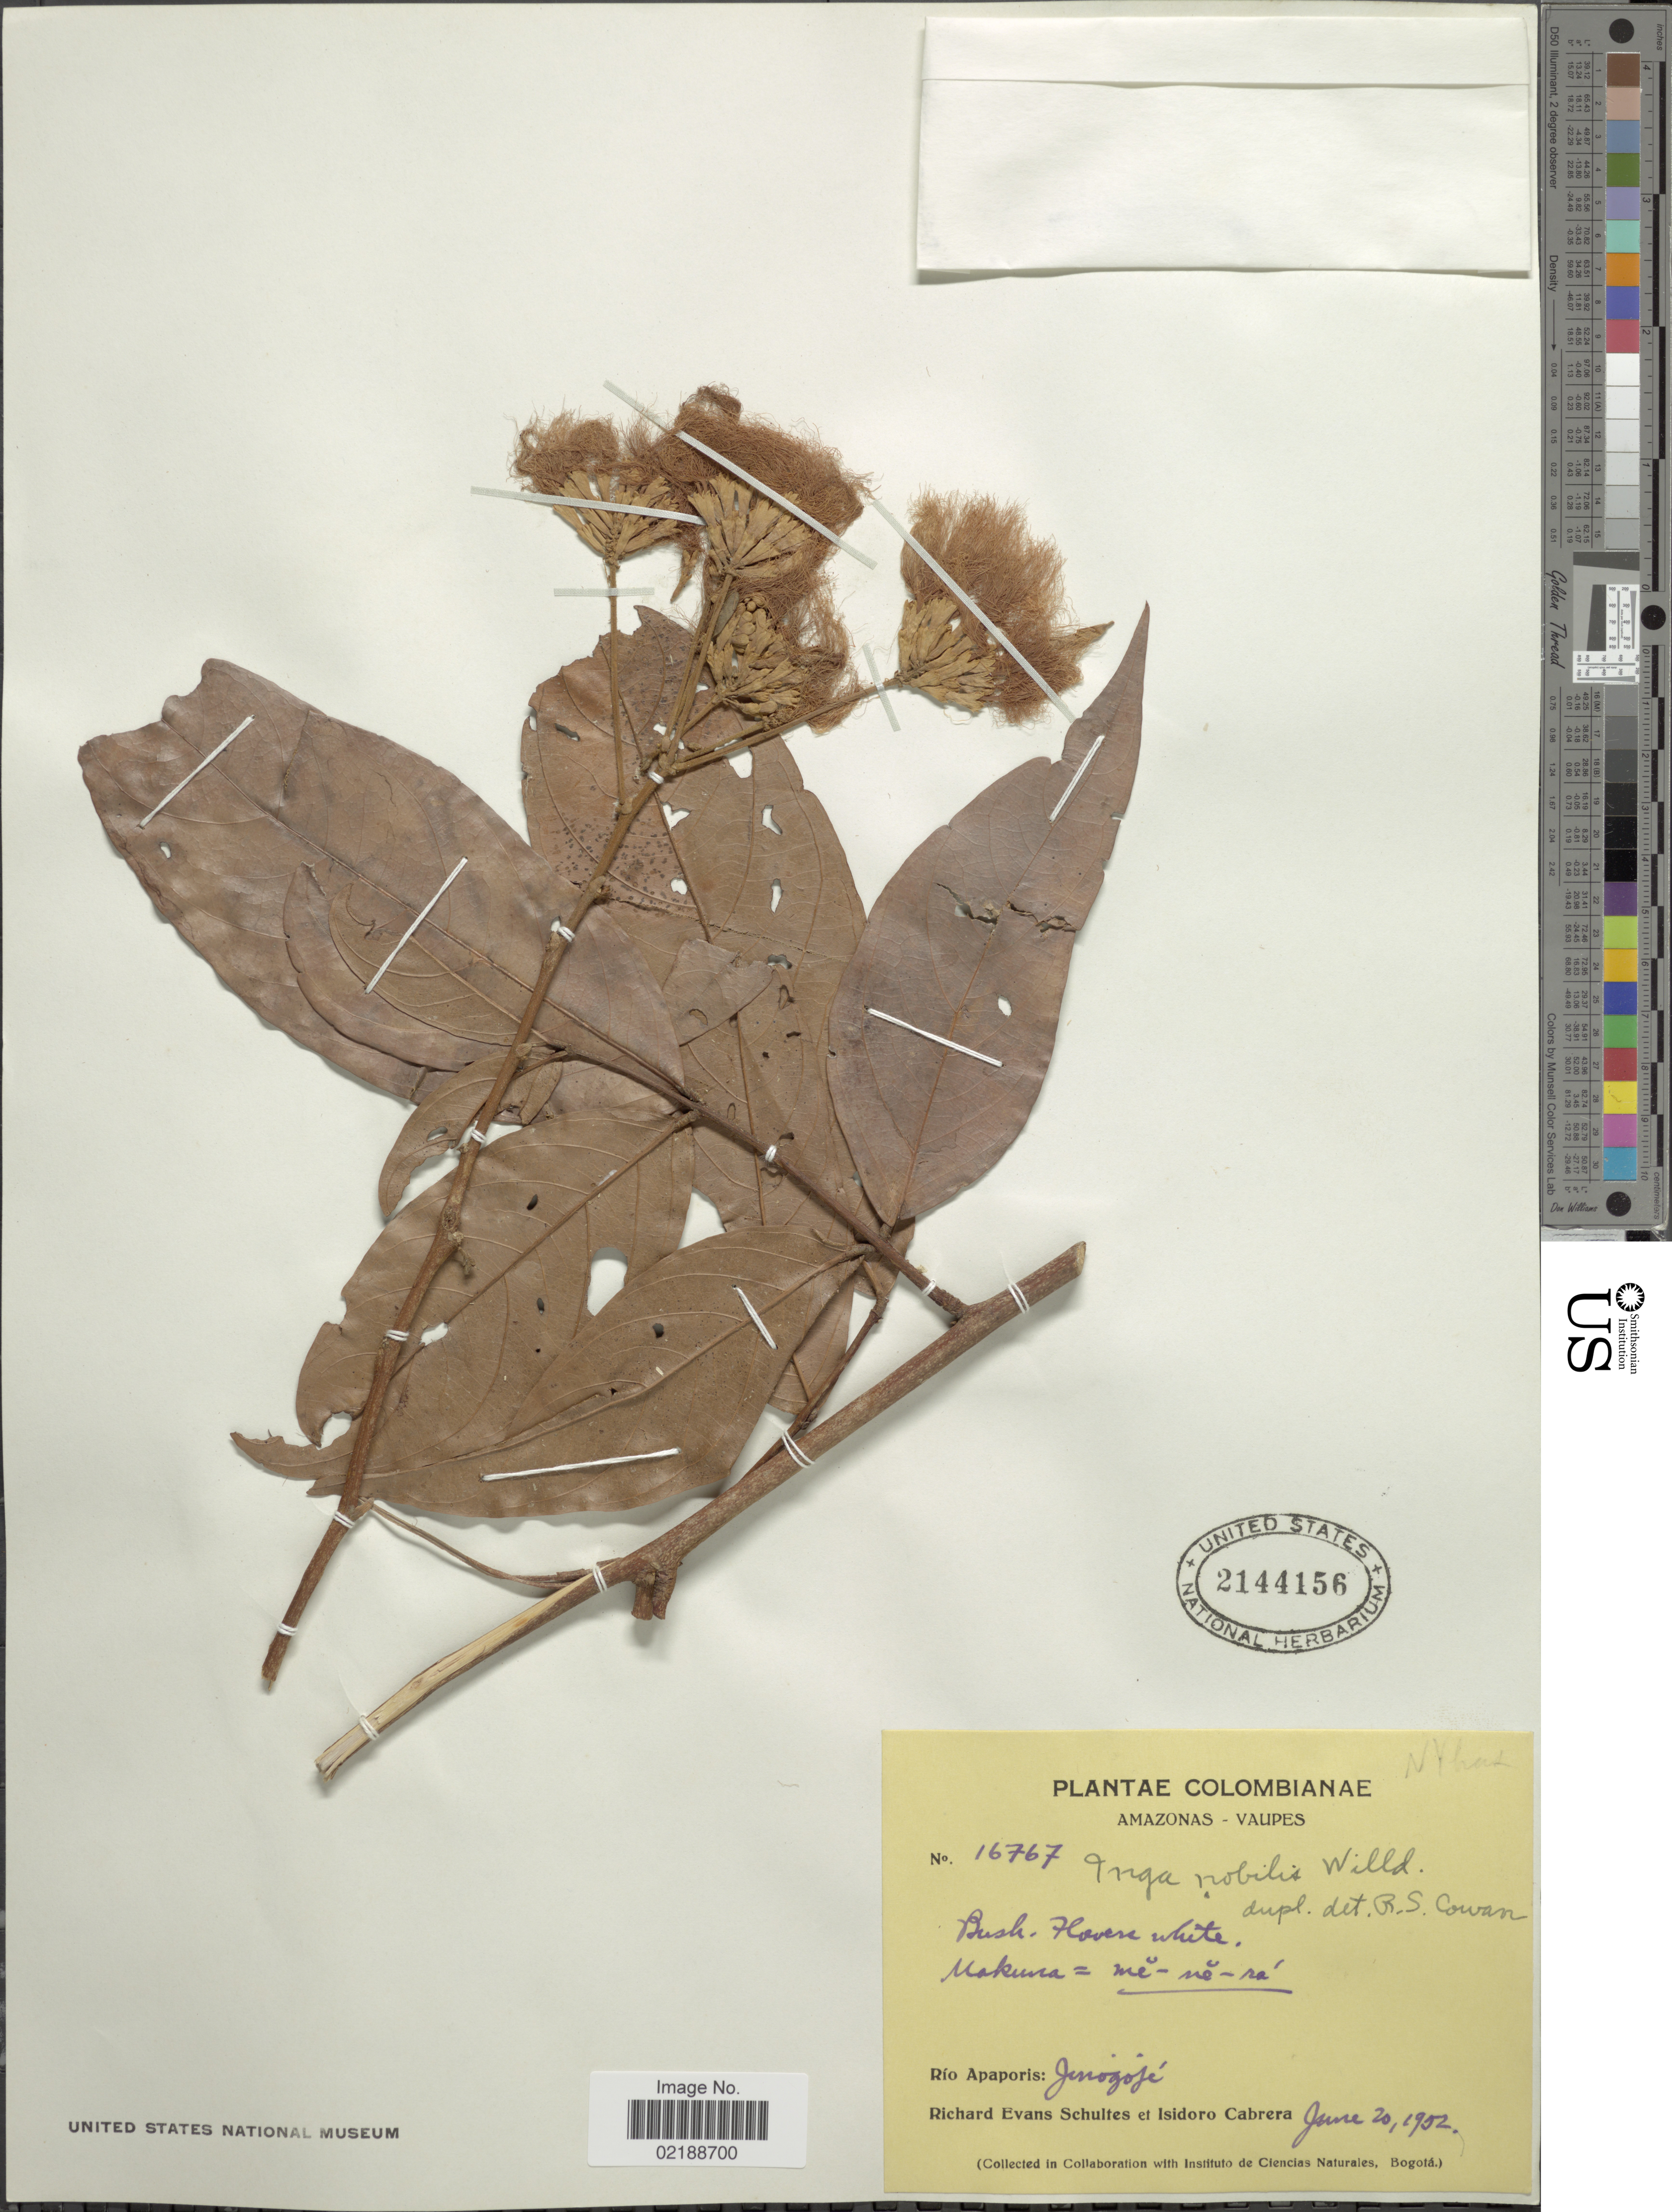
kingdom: Plantae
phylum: Tracheophyta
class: Magnoliopsida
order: Fabales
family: Fabaceae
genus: Inga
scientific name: Inga nobilis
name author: Willd.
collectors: R. E. Schultes & I. Cabrera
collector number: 16767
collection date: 1952-06-20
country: Colombia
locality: Amazonas - Vaupes, Río Apaporis: Jinogojé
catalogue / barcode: US 2144156